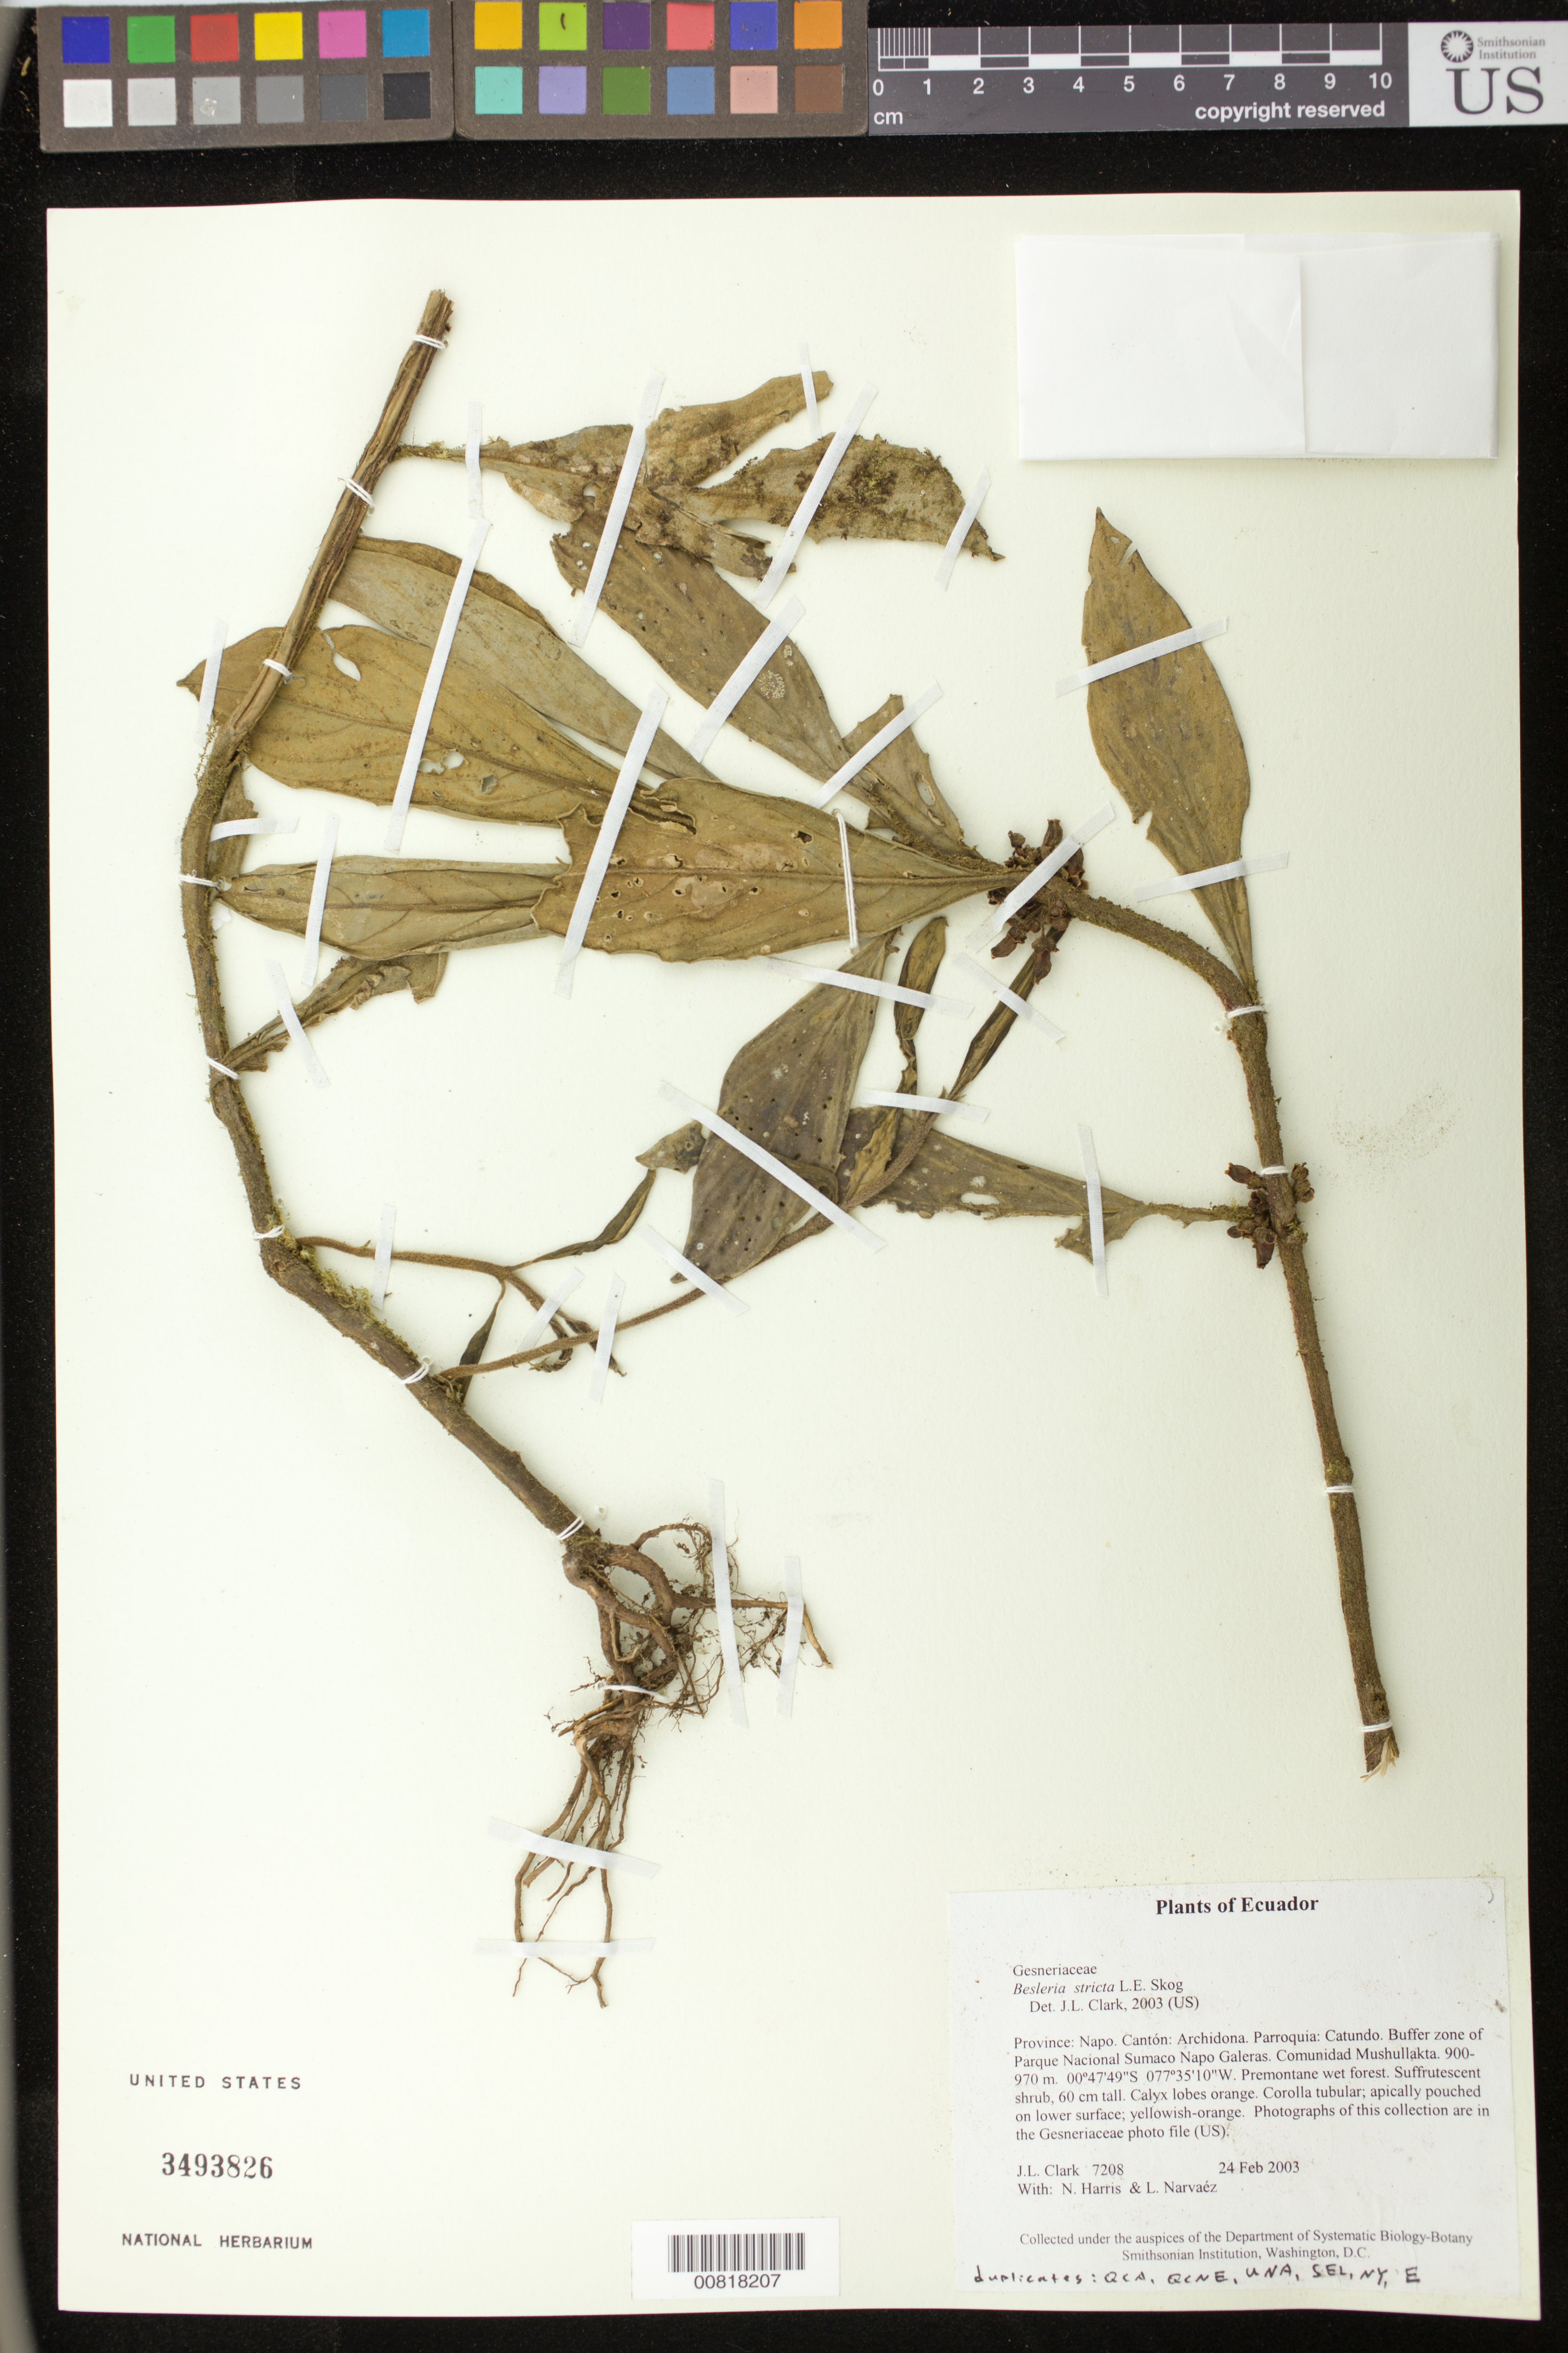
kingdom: Plantae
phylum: Tracheophyta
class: Magnoliopsida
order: Lamiales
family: Gesneriaceae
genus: Besleria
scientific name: Besleria stricta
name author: L.E. Skog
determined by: Clark, J. L., (SEL), The Marie Selby Botanical Garden (UNITED STATES)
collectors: J. L. Clark, N. Harris & L. Narvaéz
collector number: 7208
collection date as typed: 24 Feb 2003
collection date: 2003-02-24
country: Ecuador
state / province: Napo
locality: Archidona. Parroquia: Catundo. Buffer zone of Parque Nacional Sumaco Napo Galeras. Comunidad Mushullakta.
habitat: Premontane wet forest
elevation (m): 900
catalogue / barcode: US 3493826